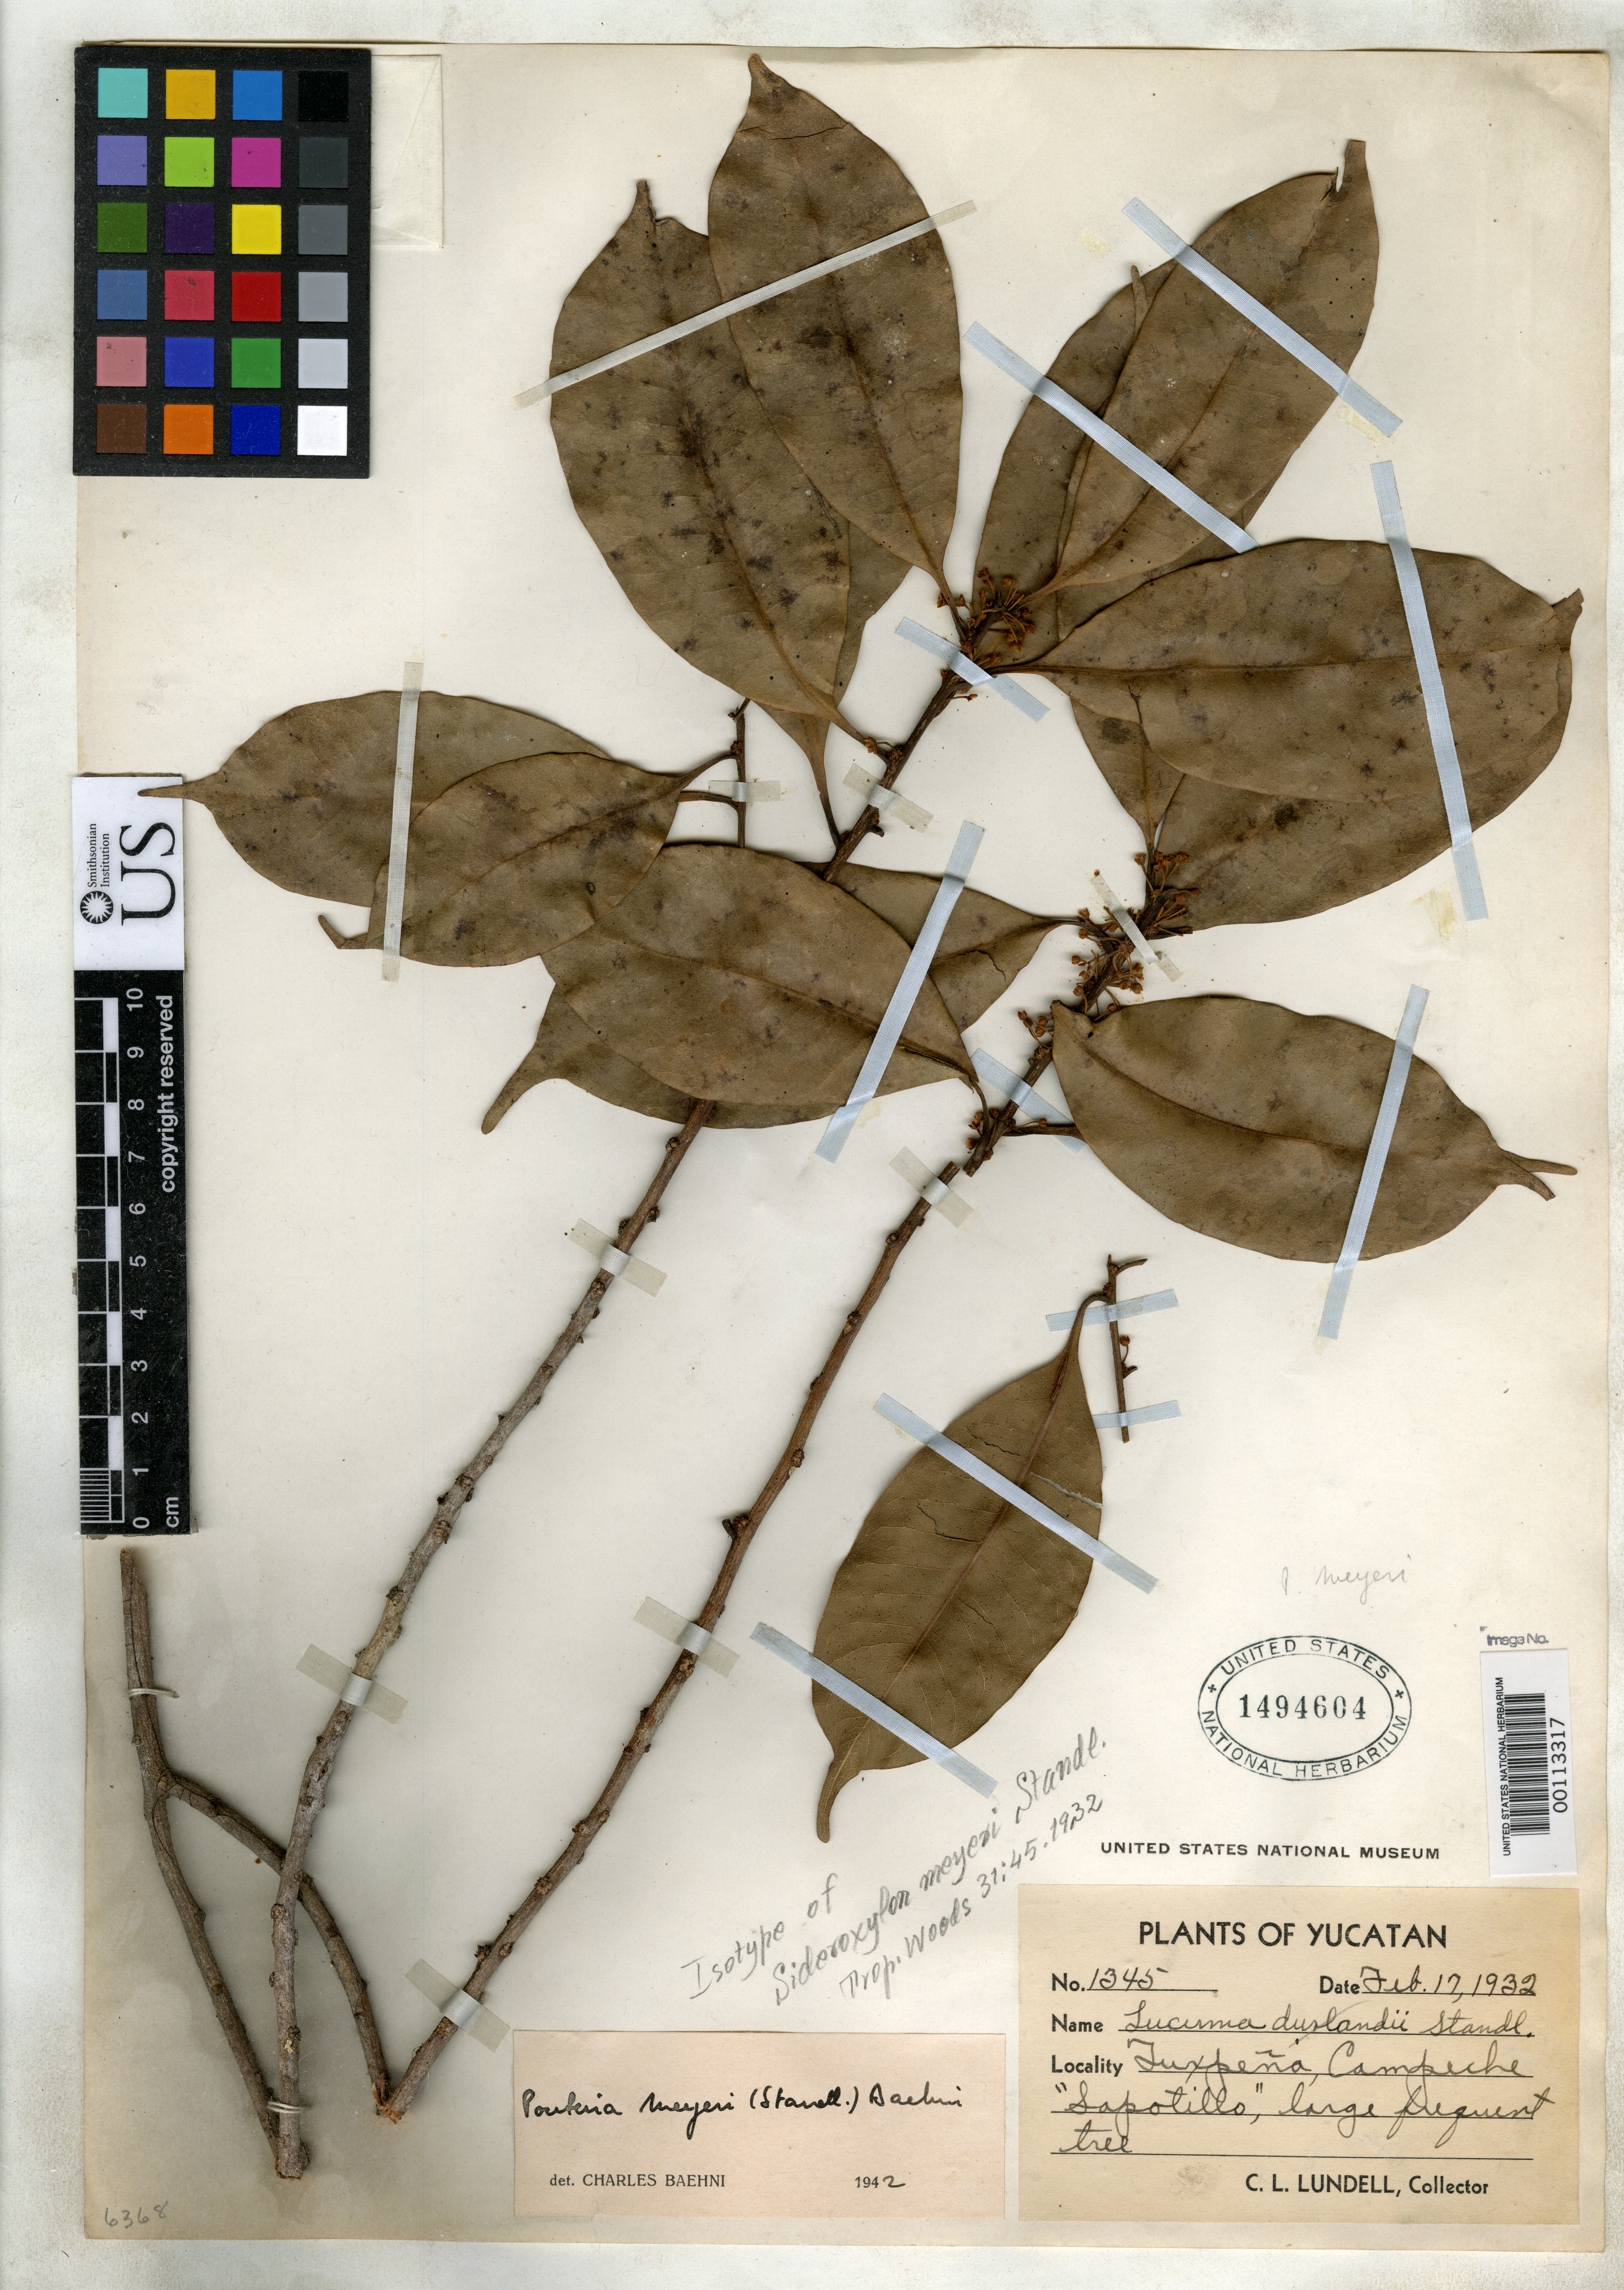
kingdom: Plantae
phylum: Tracheophyta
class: Magnoliopsida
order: Ericales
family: Sapotaceae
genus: Sideroxylon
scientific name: Sideroxylon meyeri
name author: Standl.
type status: Isotype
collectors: C. L. Lundell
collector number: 1345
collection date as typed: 17 Feb 1932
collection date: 1932-02-17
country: Mexico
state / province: Campeche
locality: Tuxpena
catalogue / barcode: US 1494604